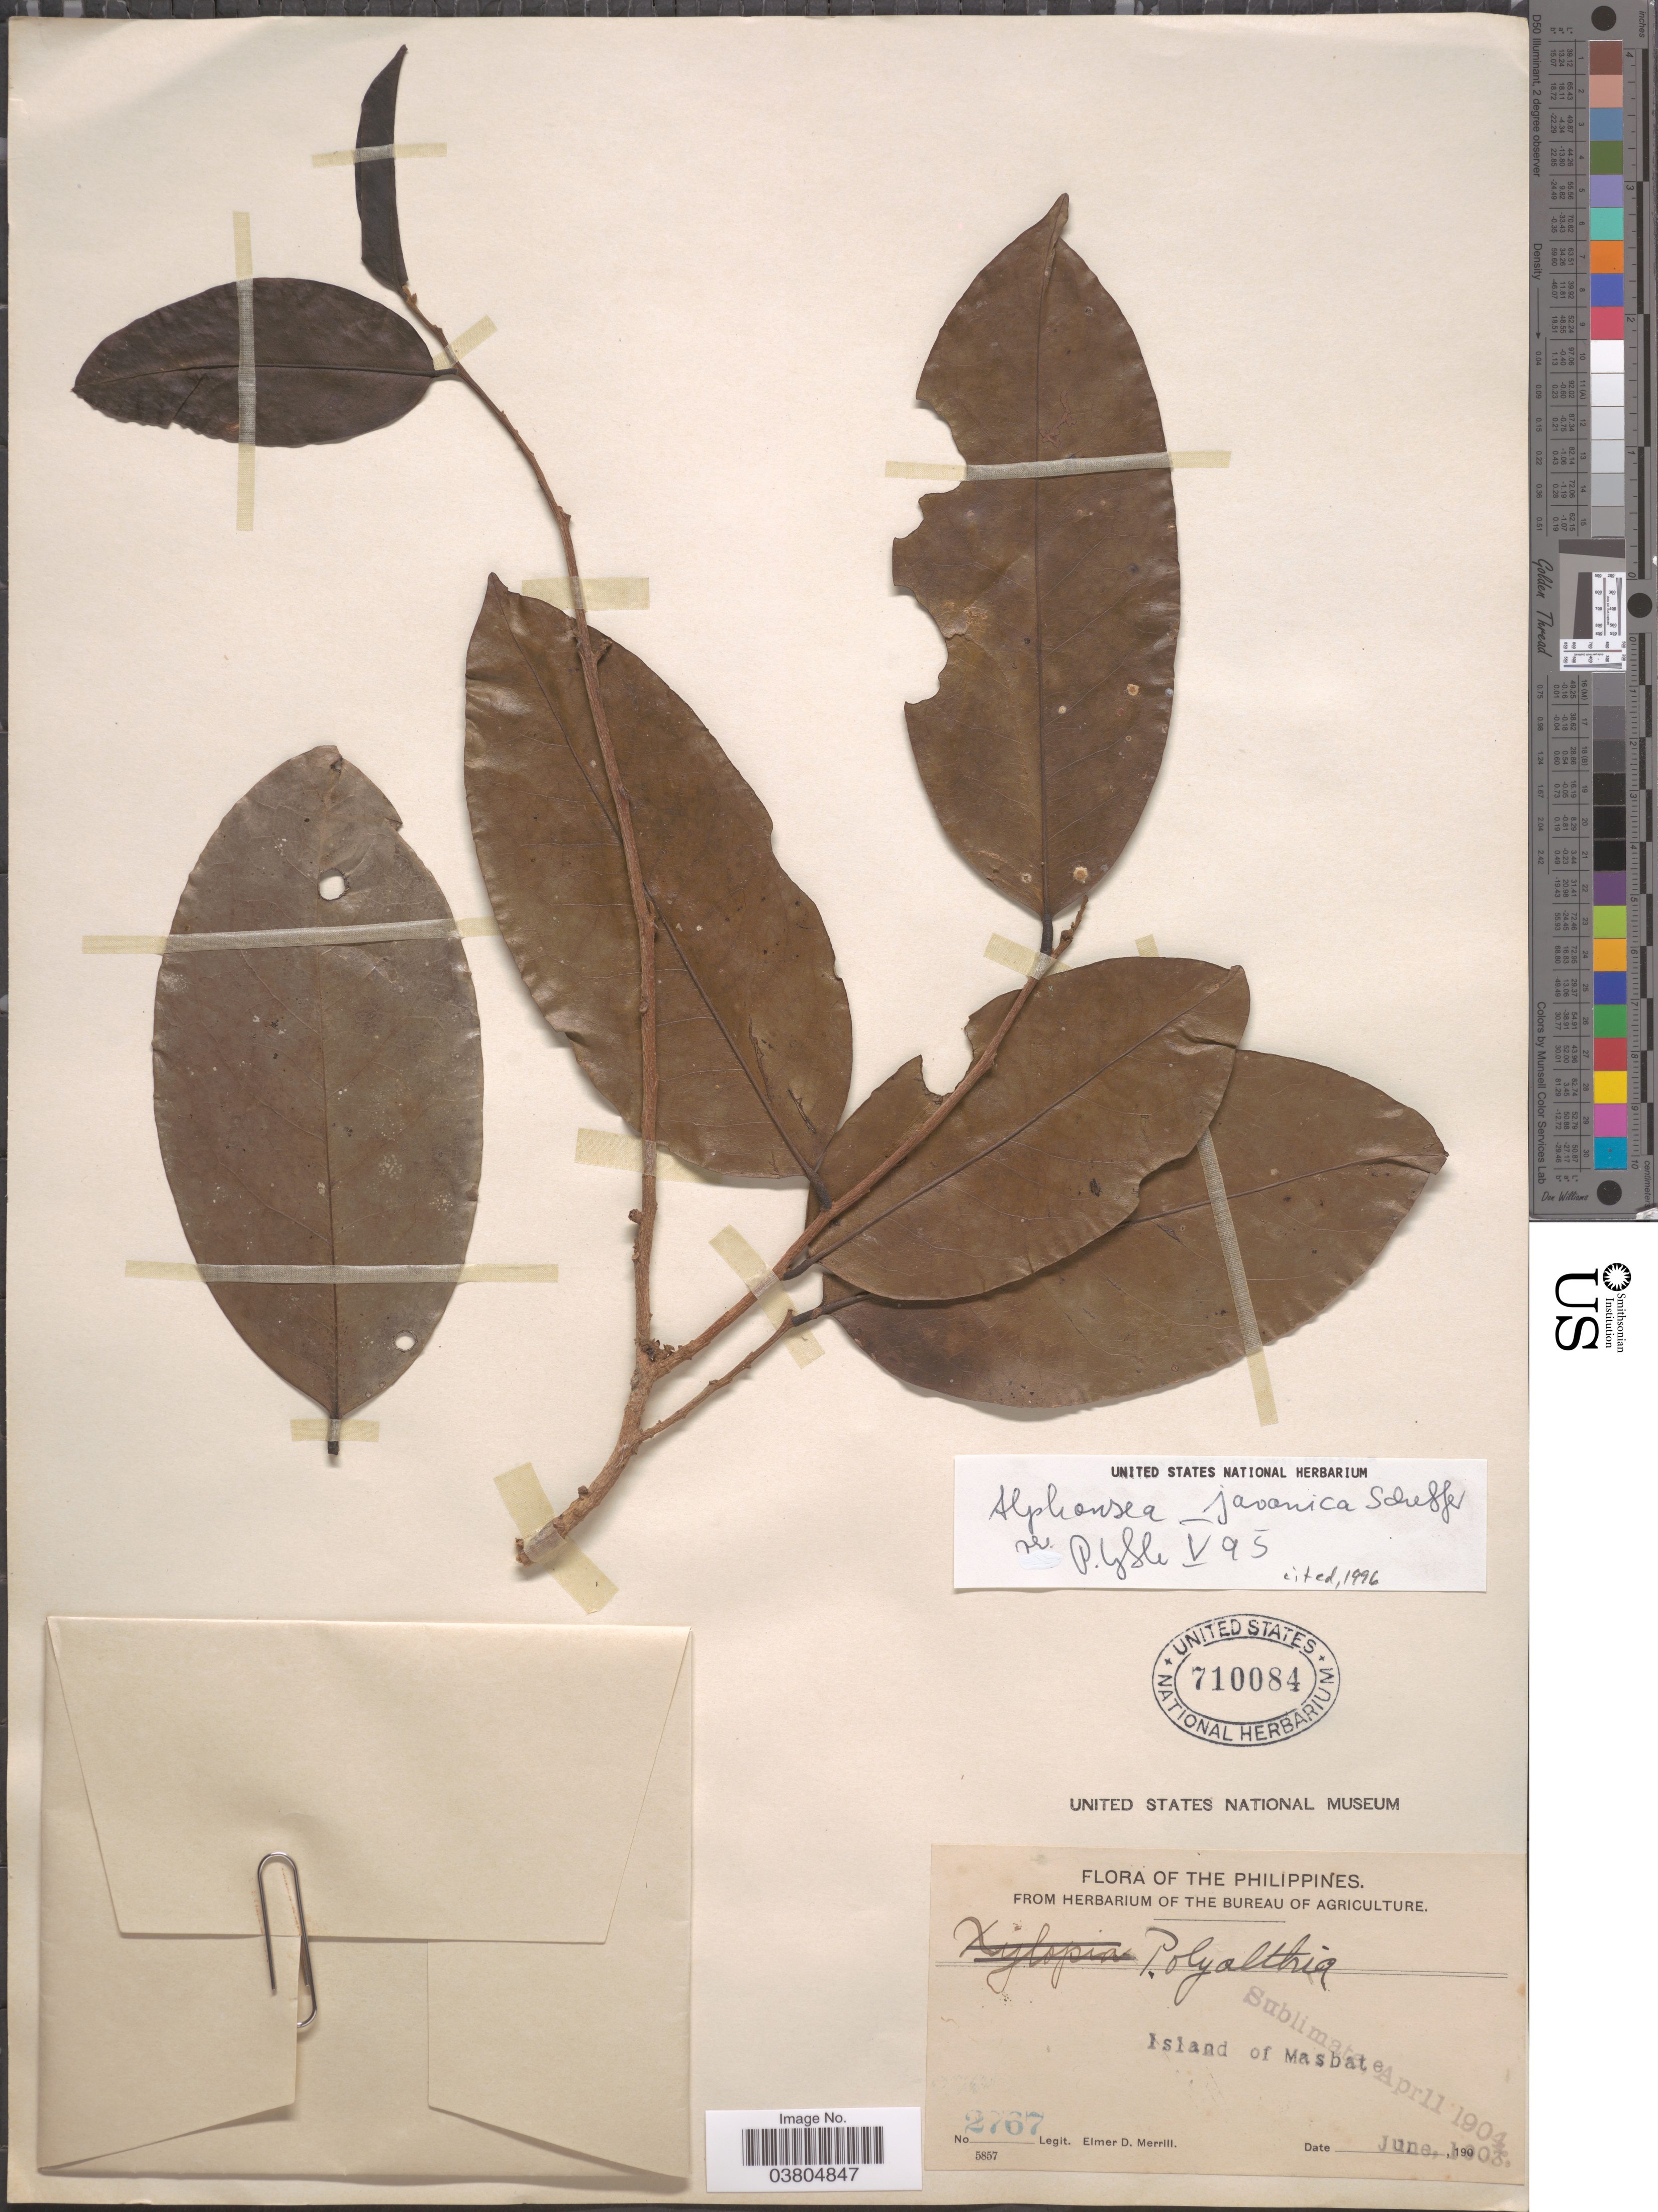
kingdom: Plantae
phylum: Tracheophyta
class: Magnoliopsida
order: Magnoliales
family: Annonaceae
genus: Alphonsea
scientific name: Alphonsea javanica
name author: Scheff.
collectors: E. D. Merrill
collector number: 2767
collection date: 1903-06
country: Philippines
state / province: Bicol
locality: Island of Masbate.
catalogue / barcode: US 710084